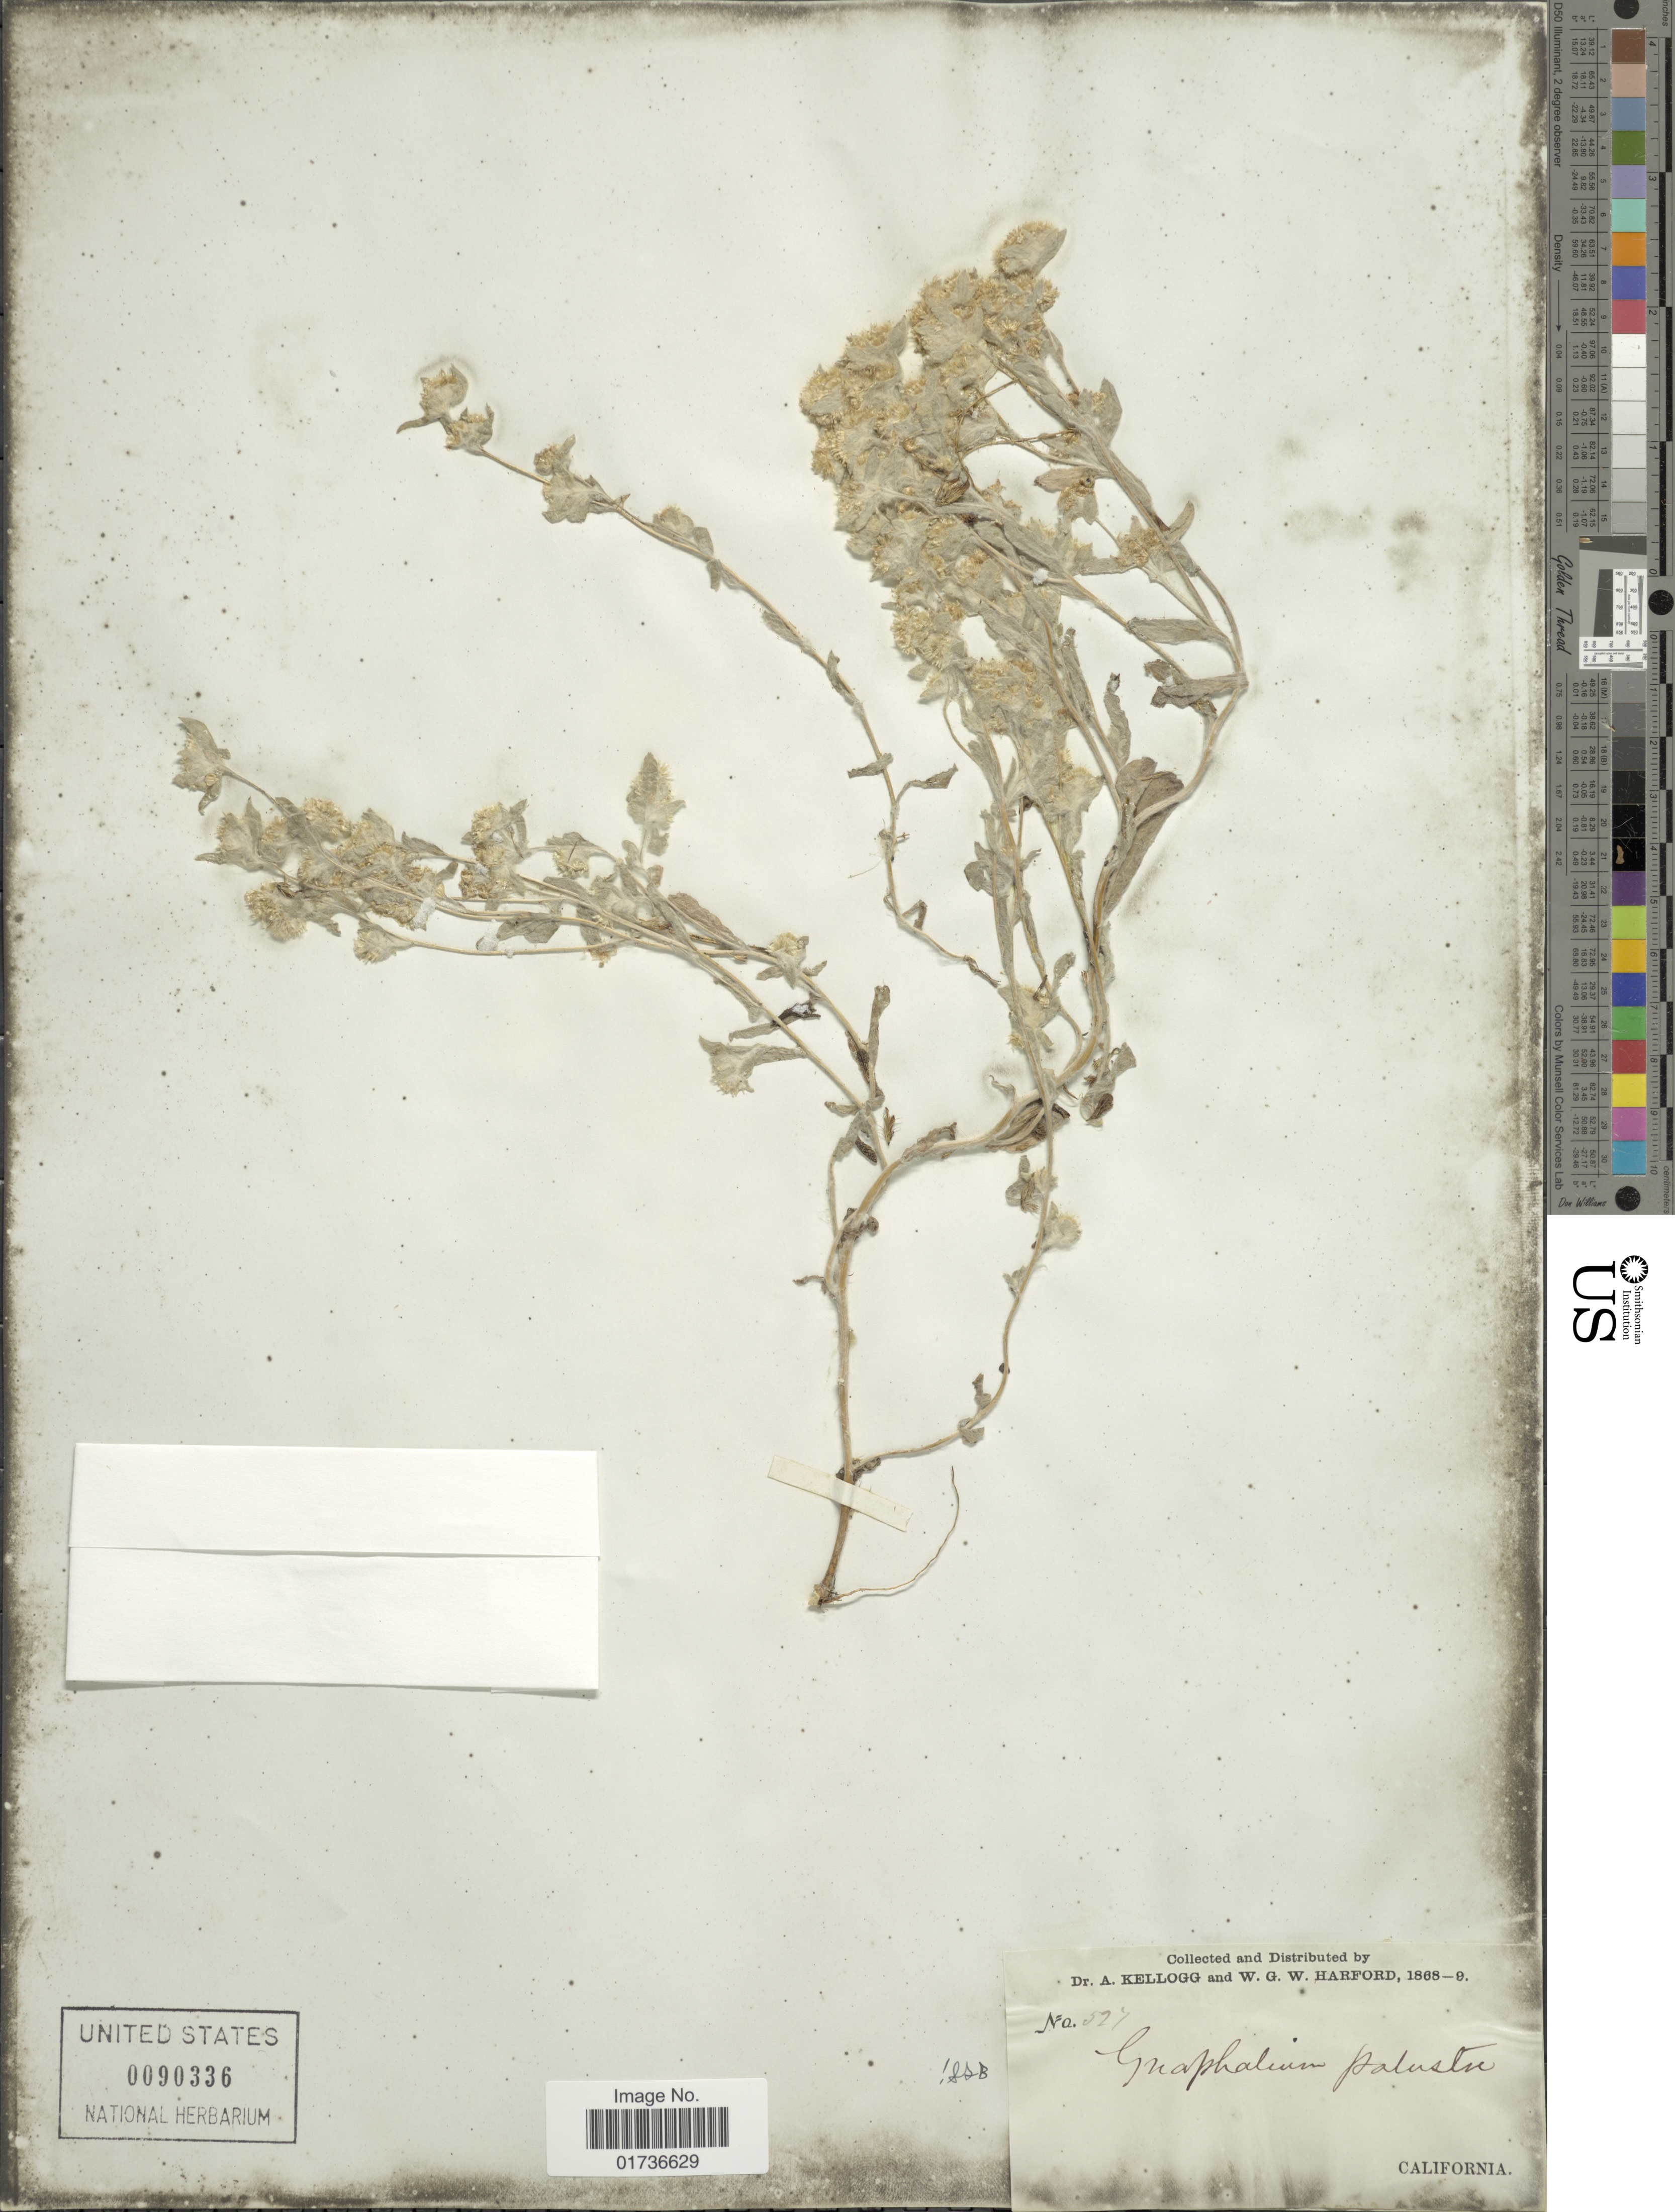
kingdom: Plantae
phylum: Tracheophyta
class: Magnoliopsida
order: Asterales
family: Asteraceae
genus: Gnaphalium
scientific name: Gnaphalium palustre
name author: Nutt.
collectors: A. Kellogg & W. G. W. Harford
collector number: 527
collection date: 1868/1869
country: United States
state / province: California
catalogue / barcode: US 90366